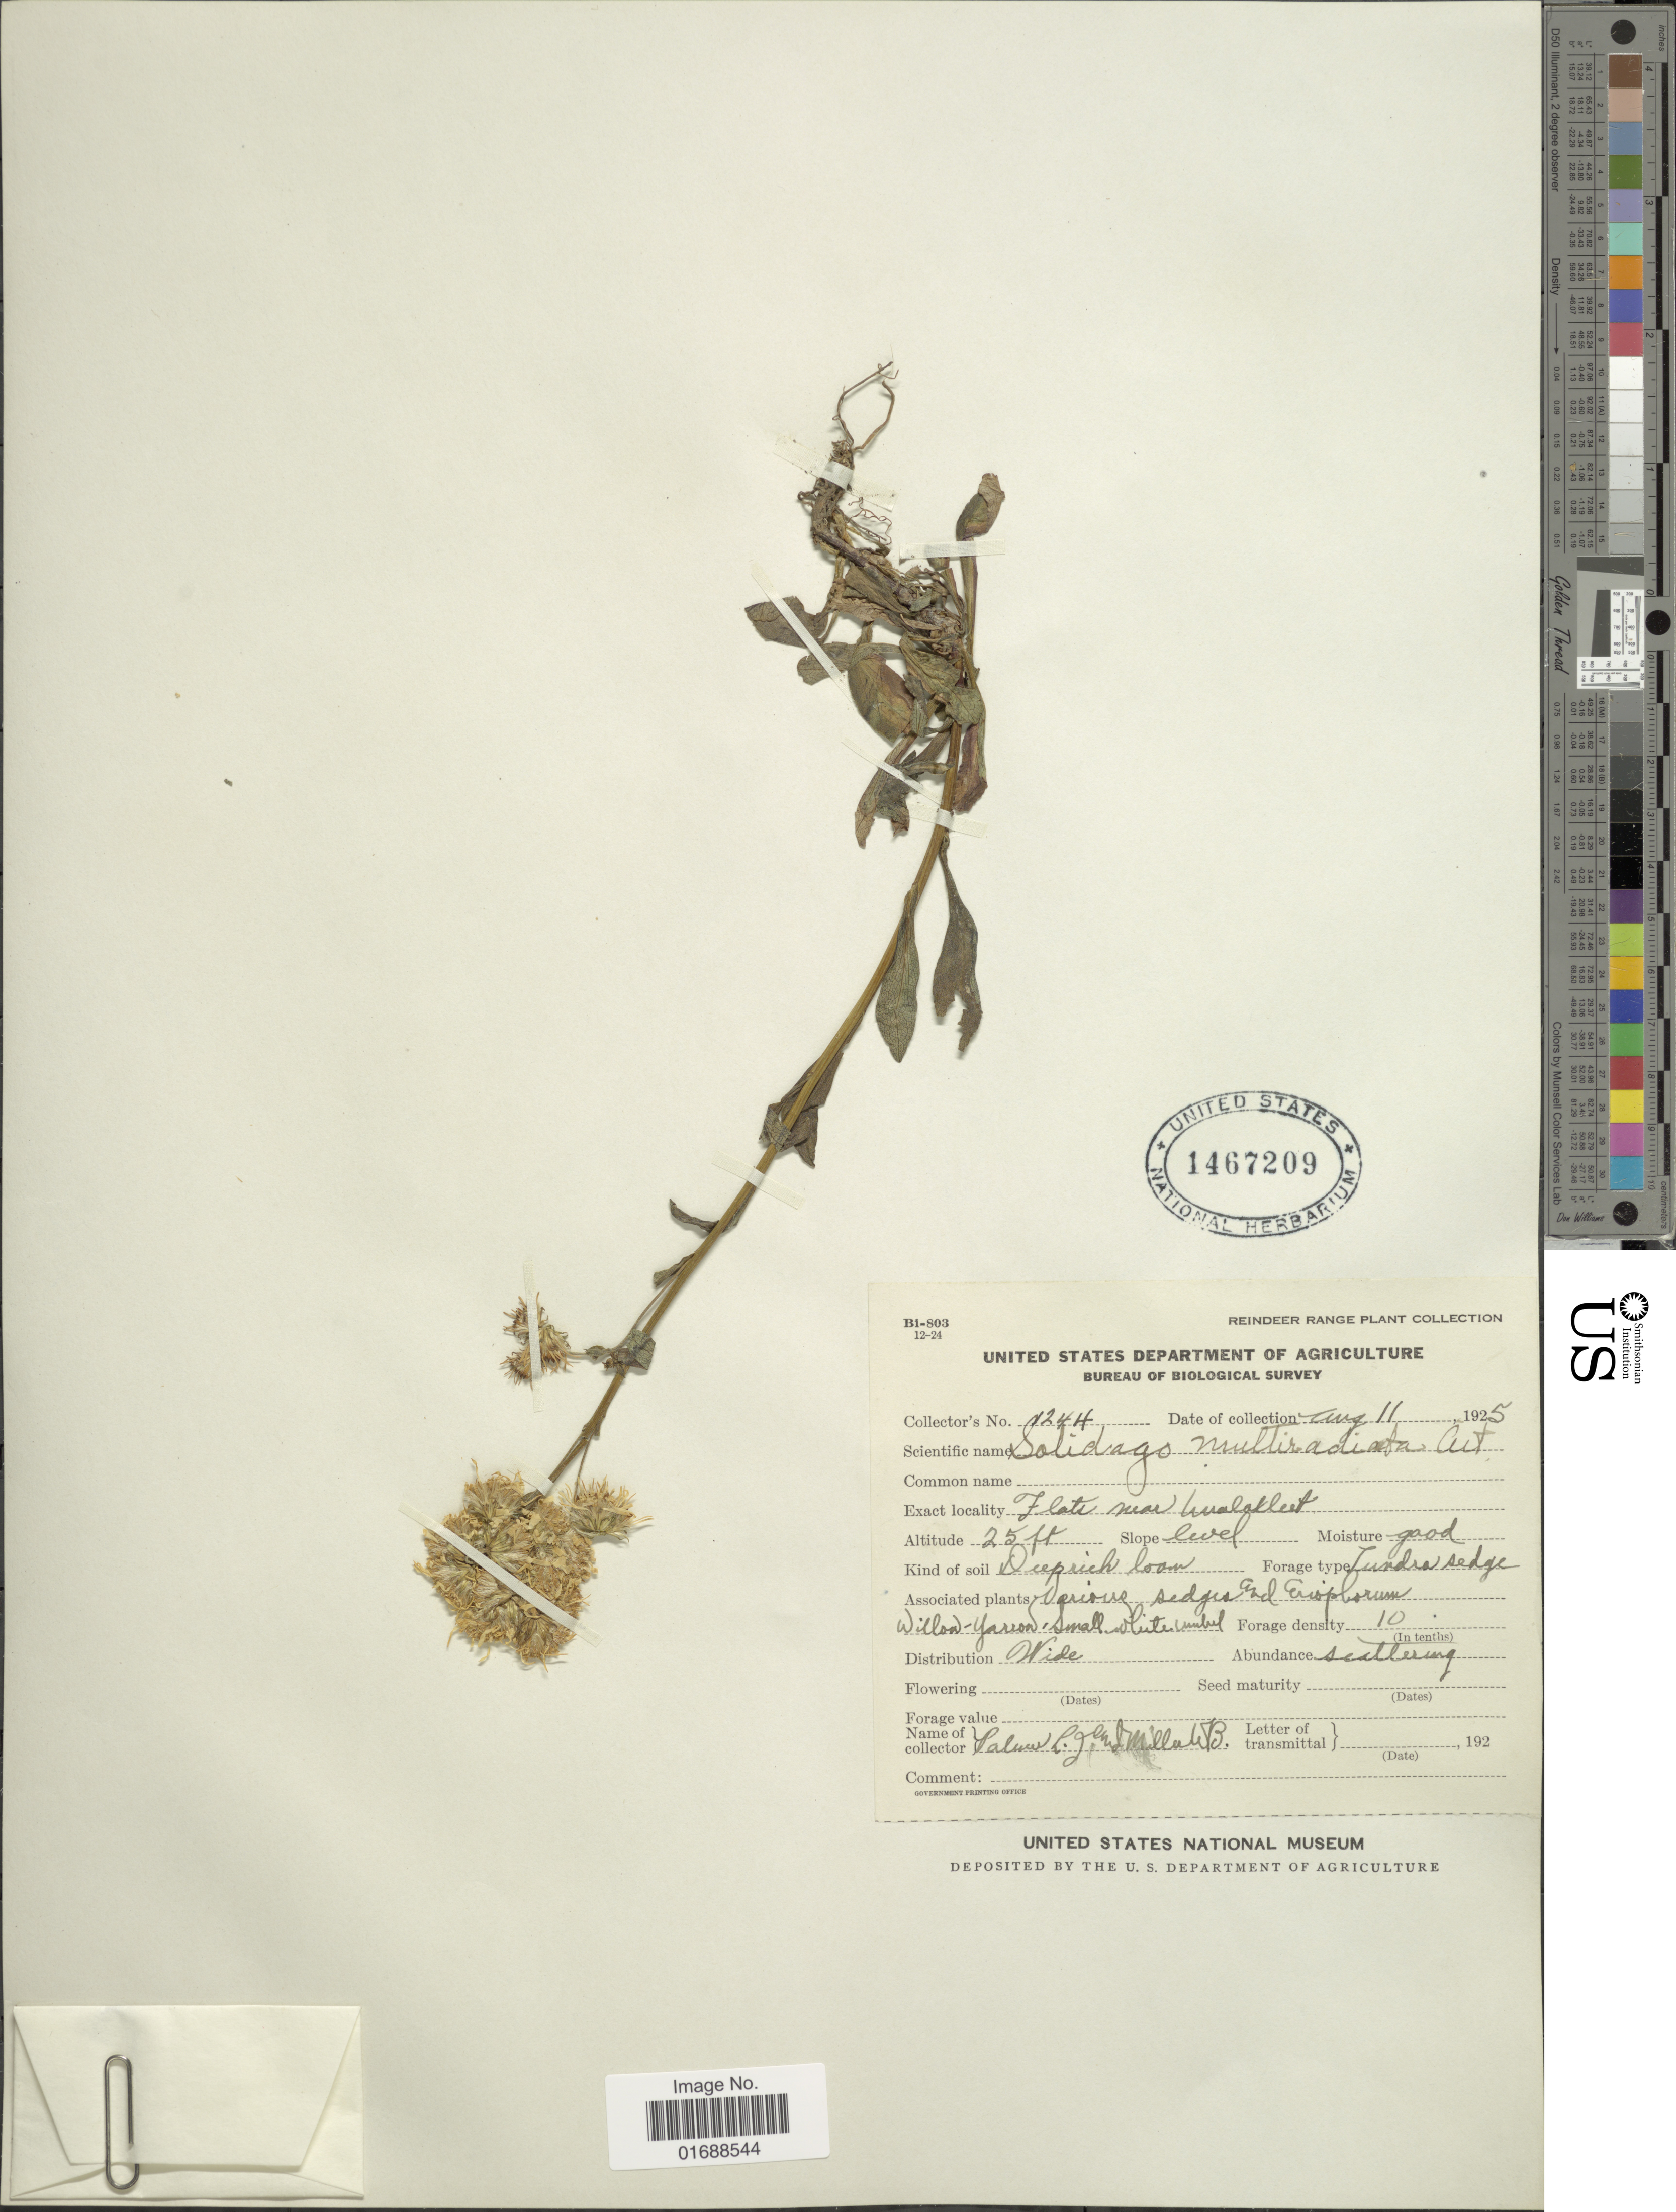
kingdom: Plantae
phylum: Tracheophyta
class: Magnoliopsida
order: Asterales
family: Asteraceae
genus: Solidago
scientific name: Solidago multiradiata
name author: Aiton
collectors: L. J. Palmer & W. Miller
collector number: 1244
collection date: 1925-08-11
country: United States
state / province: Alaska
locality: Reindeer Range, Flats near Unalakleet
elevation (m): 8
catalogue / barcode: US 1467209